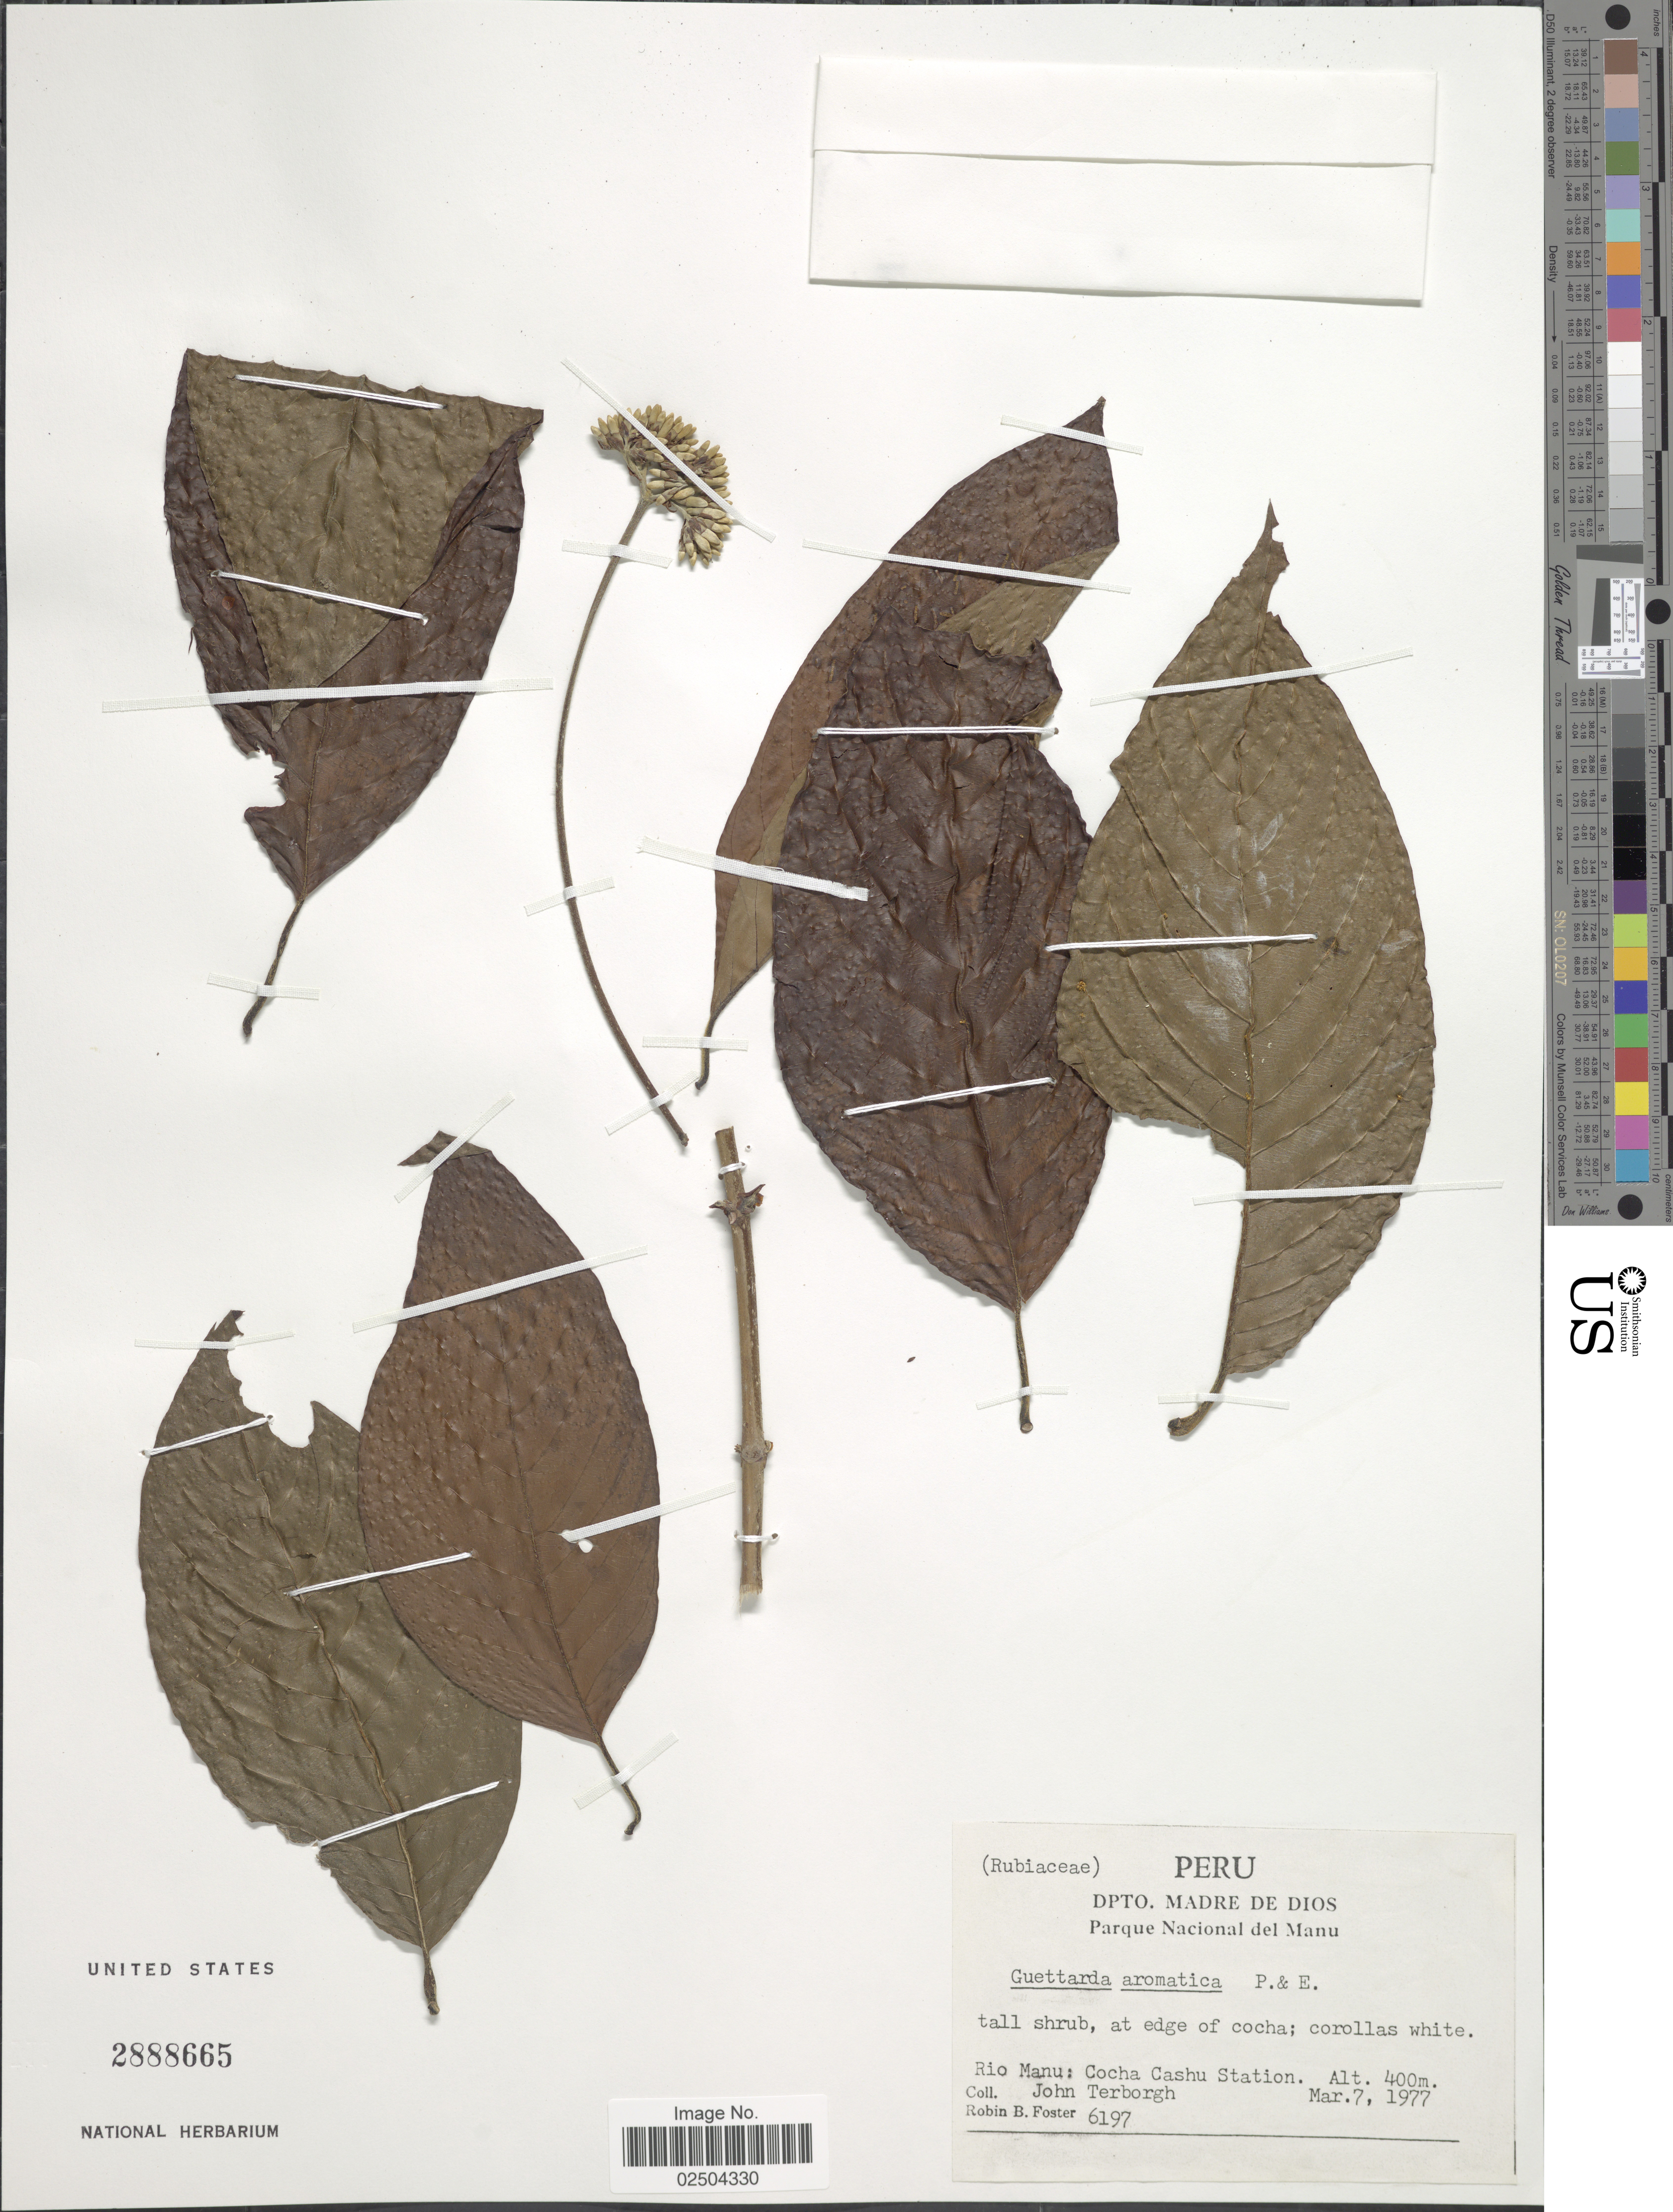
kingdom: Plantae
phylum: Tracheophyta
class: Magnoliopsida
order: Gentianales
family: Rubiaceae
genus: Guettarda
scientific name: Guettarda aromatica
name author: Poepp. & Endl.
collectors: J. Terborgh & R. B. Foster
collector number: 6197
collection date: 1977-03-07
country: Peru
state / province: Madre de Dios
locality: Dpto. Madre de Dios, Parque Nacional del Manu, Rio Manu, Cocha Cashu Station, at edge of cocha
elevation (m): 400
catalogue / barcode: US 2888665